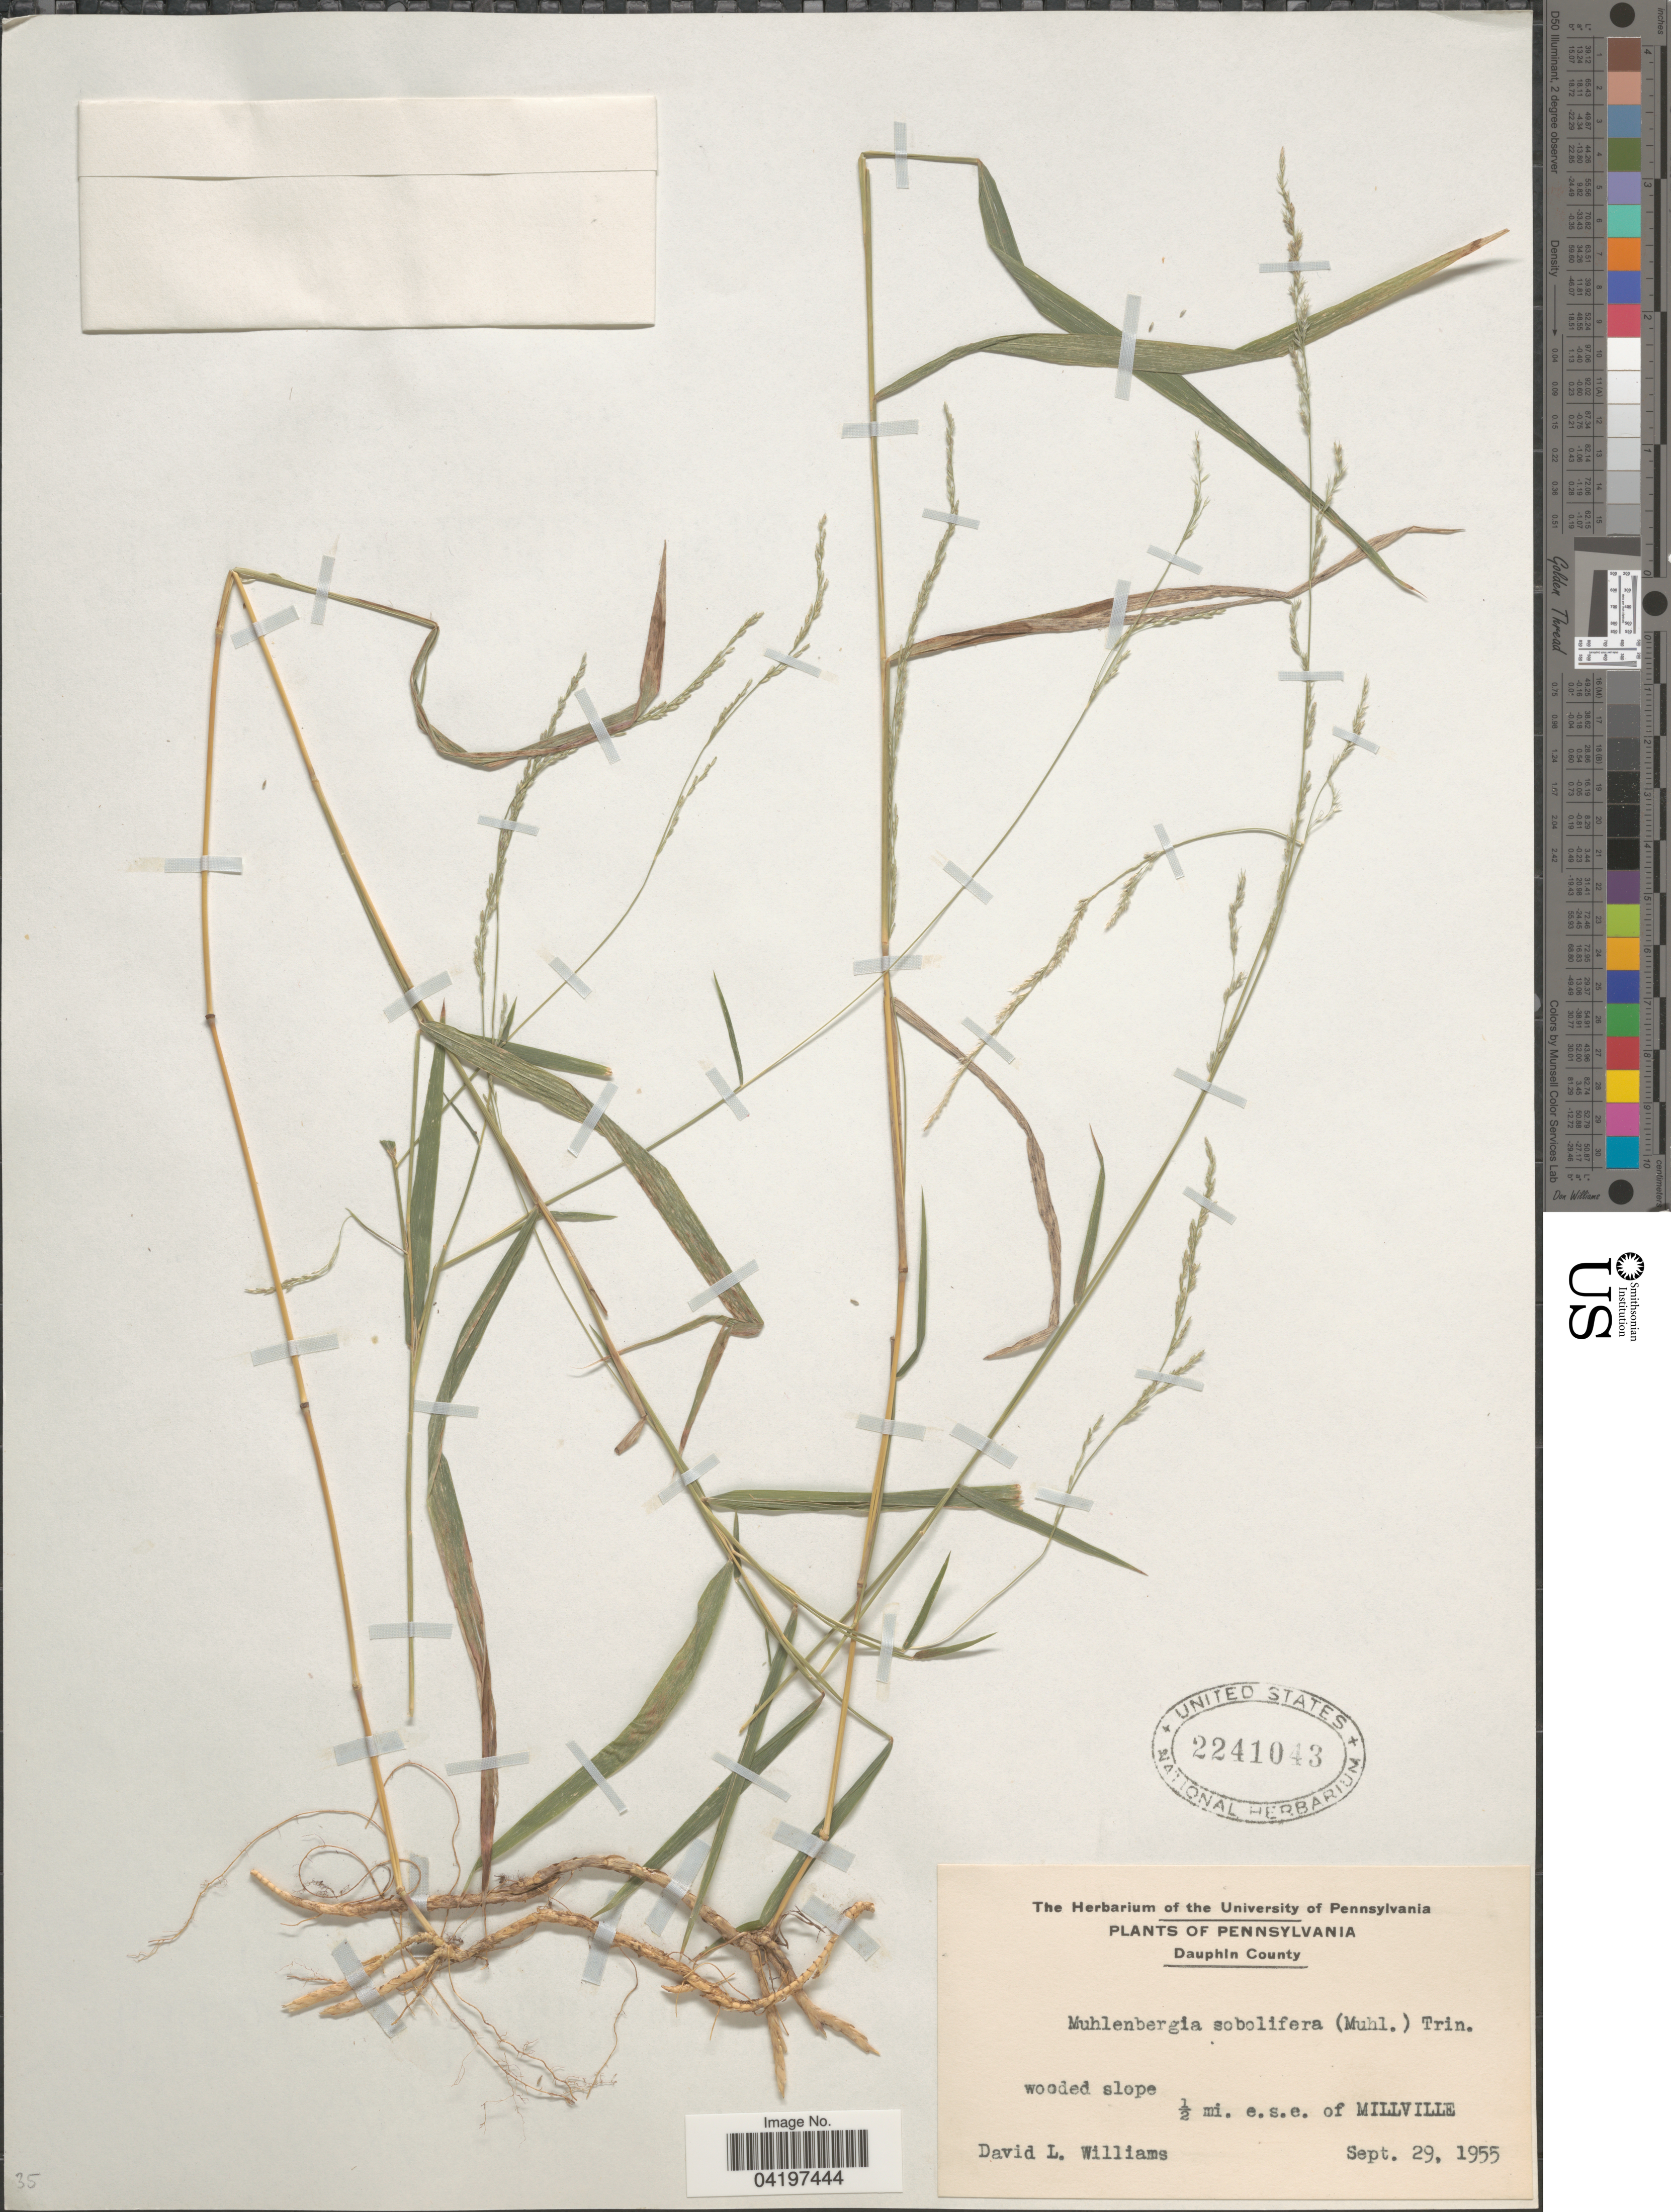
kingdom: Plantae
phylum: Tracheophyta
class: Liliopsida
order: Poales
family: Poaceae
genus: Muhlenbergia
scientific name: Muhlenbergia sobolifera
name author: (Muhl. ex Willd.) Trin.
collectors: D. Williams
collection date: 1955-09-29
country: United States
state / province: Pennsylvania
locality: Dauphin County. ½ mi. e.s.e. of Millville.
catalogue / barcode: US 2441043